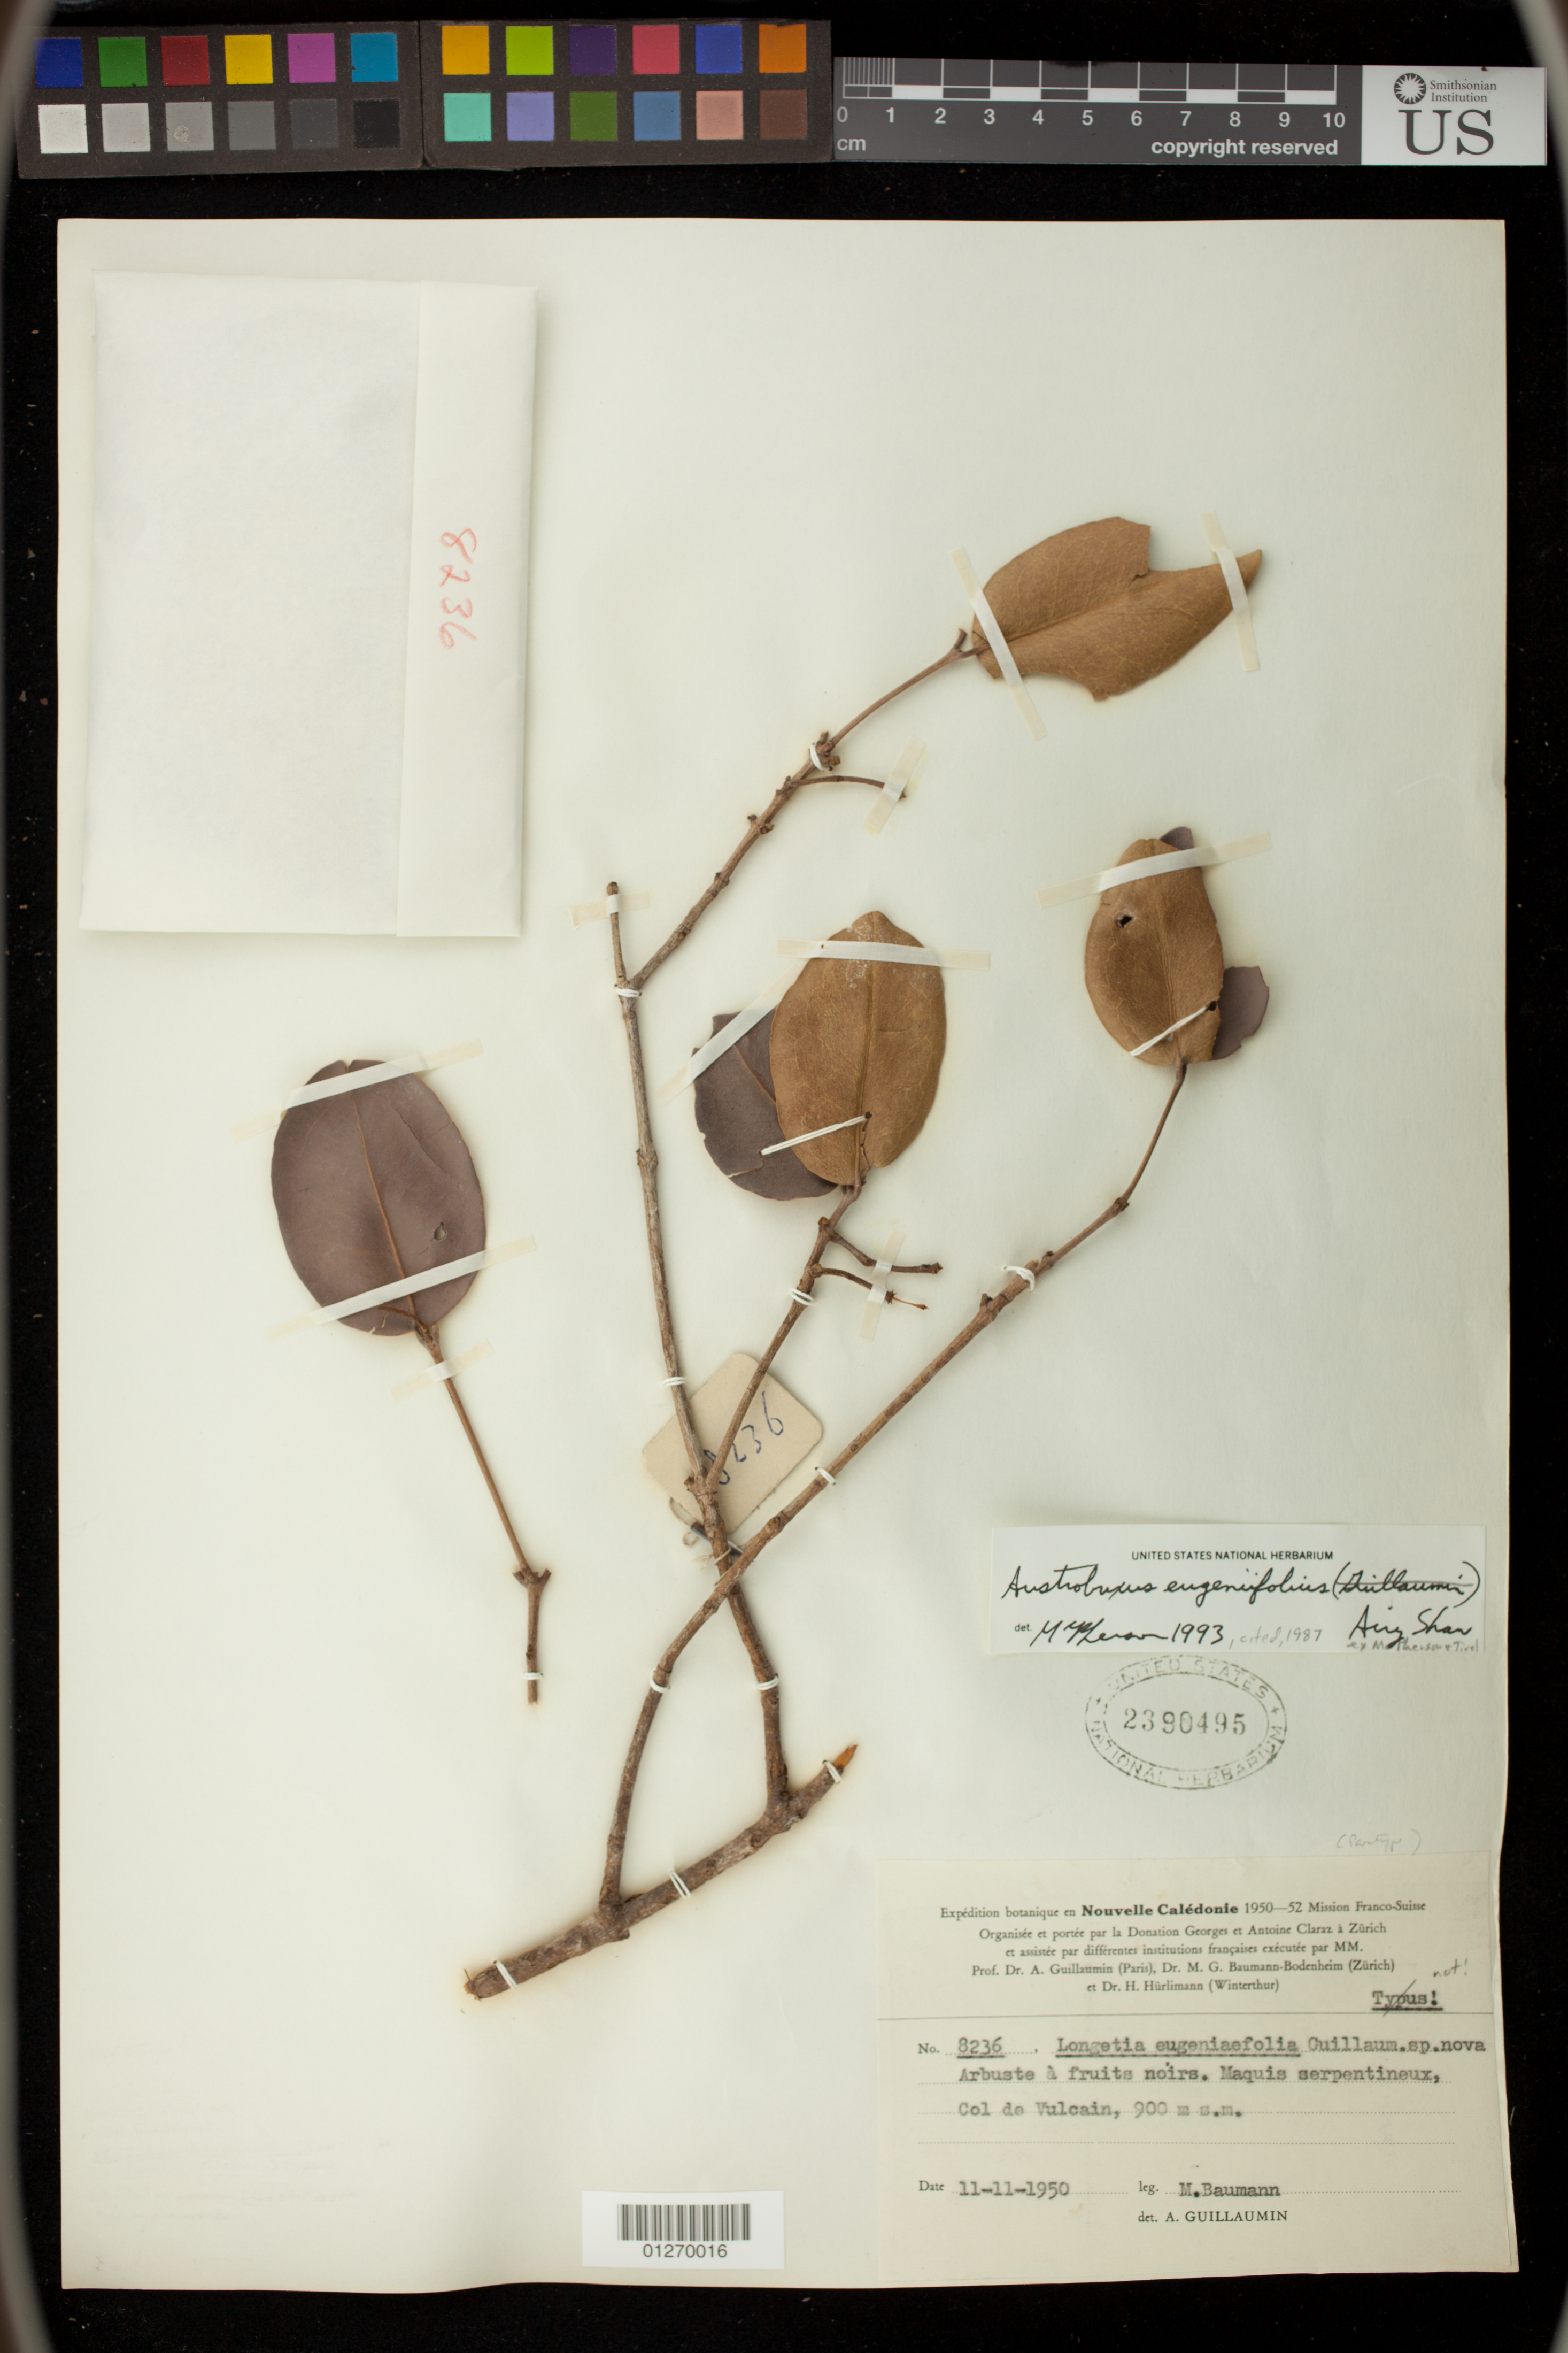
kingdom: Plantae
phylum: Tracheophyta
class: Magnoliopsida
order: Malpighiales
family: Picrodendraceae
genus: Austrobuxus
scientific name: Austrobuxus eugeniifolius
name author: Airy Shaw ex McPherson & Tirel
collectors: M. Baumann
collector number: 8236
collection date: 1950-11-11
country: New Caledonia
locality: Col de Vulcain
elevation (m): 900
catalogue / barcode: US 2390495